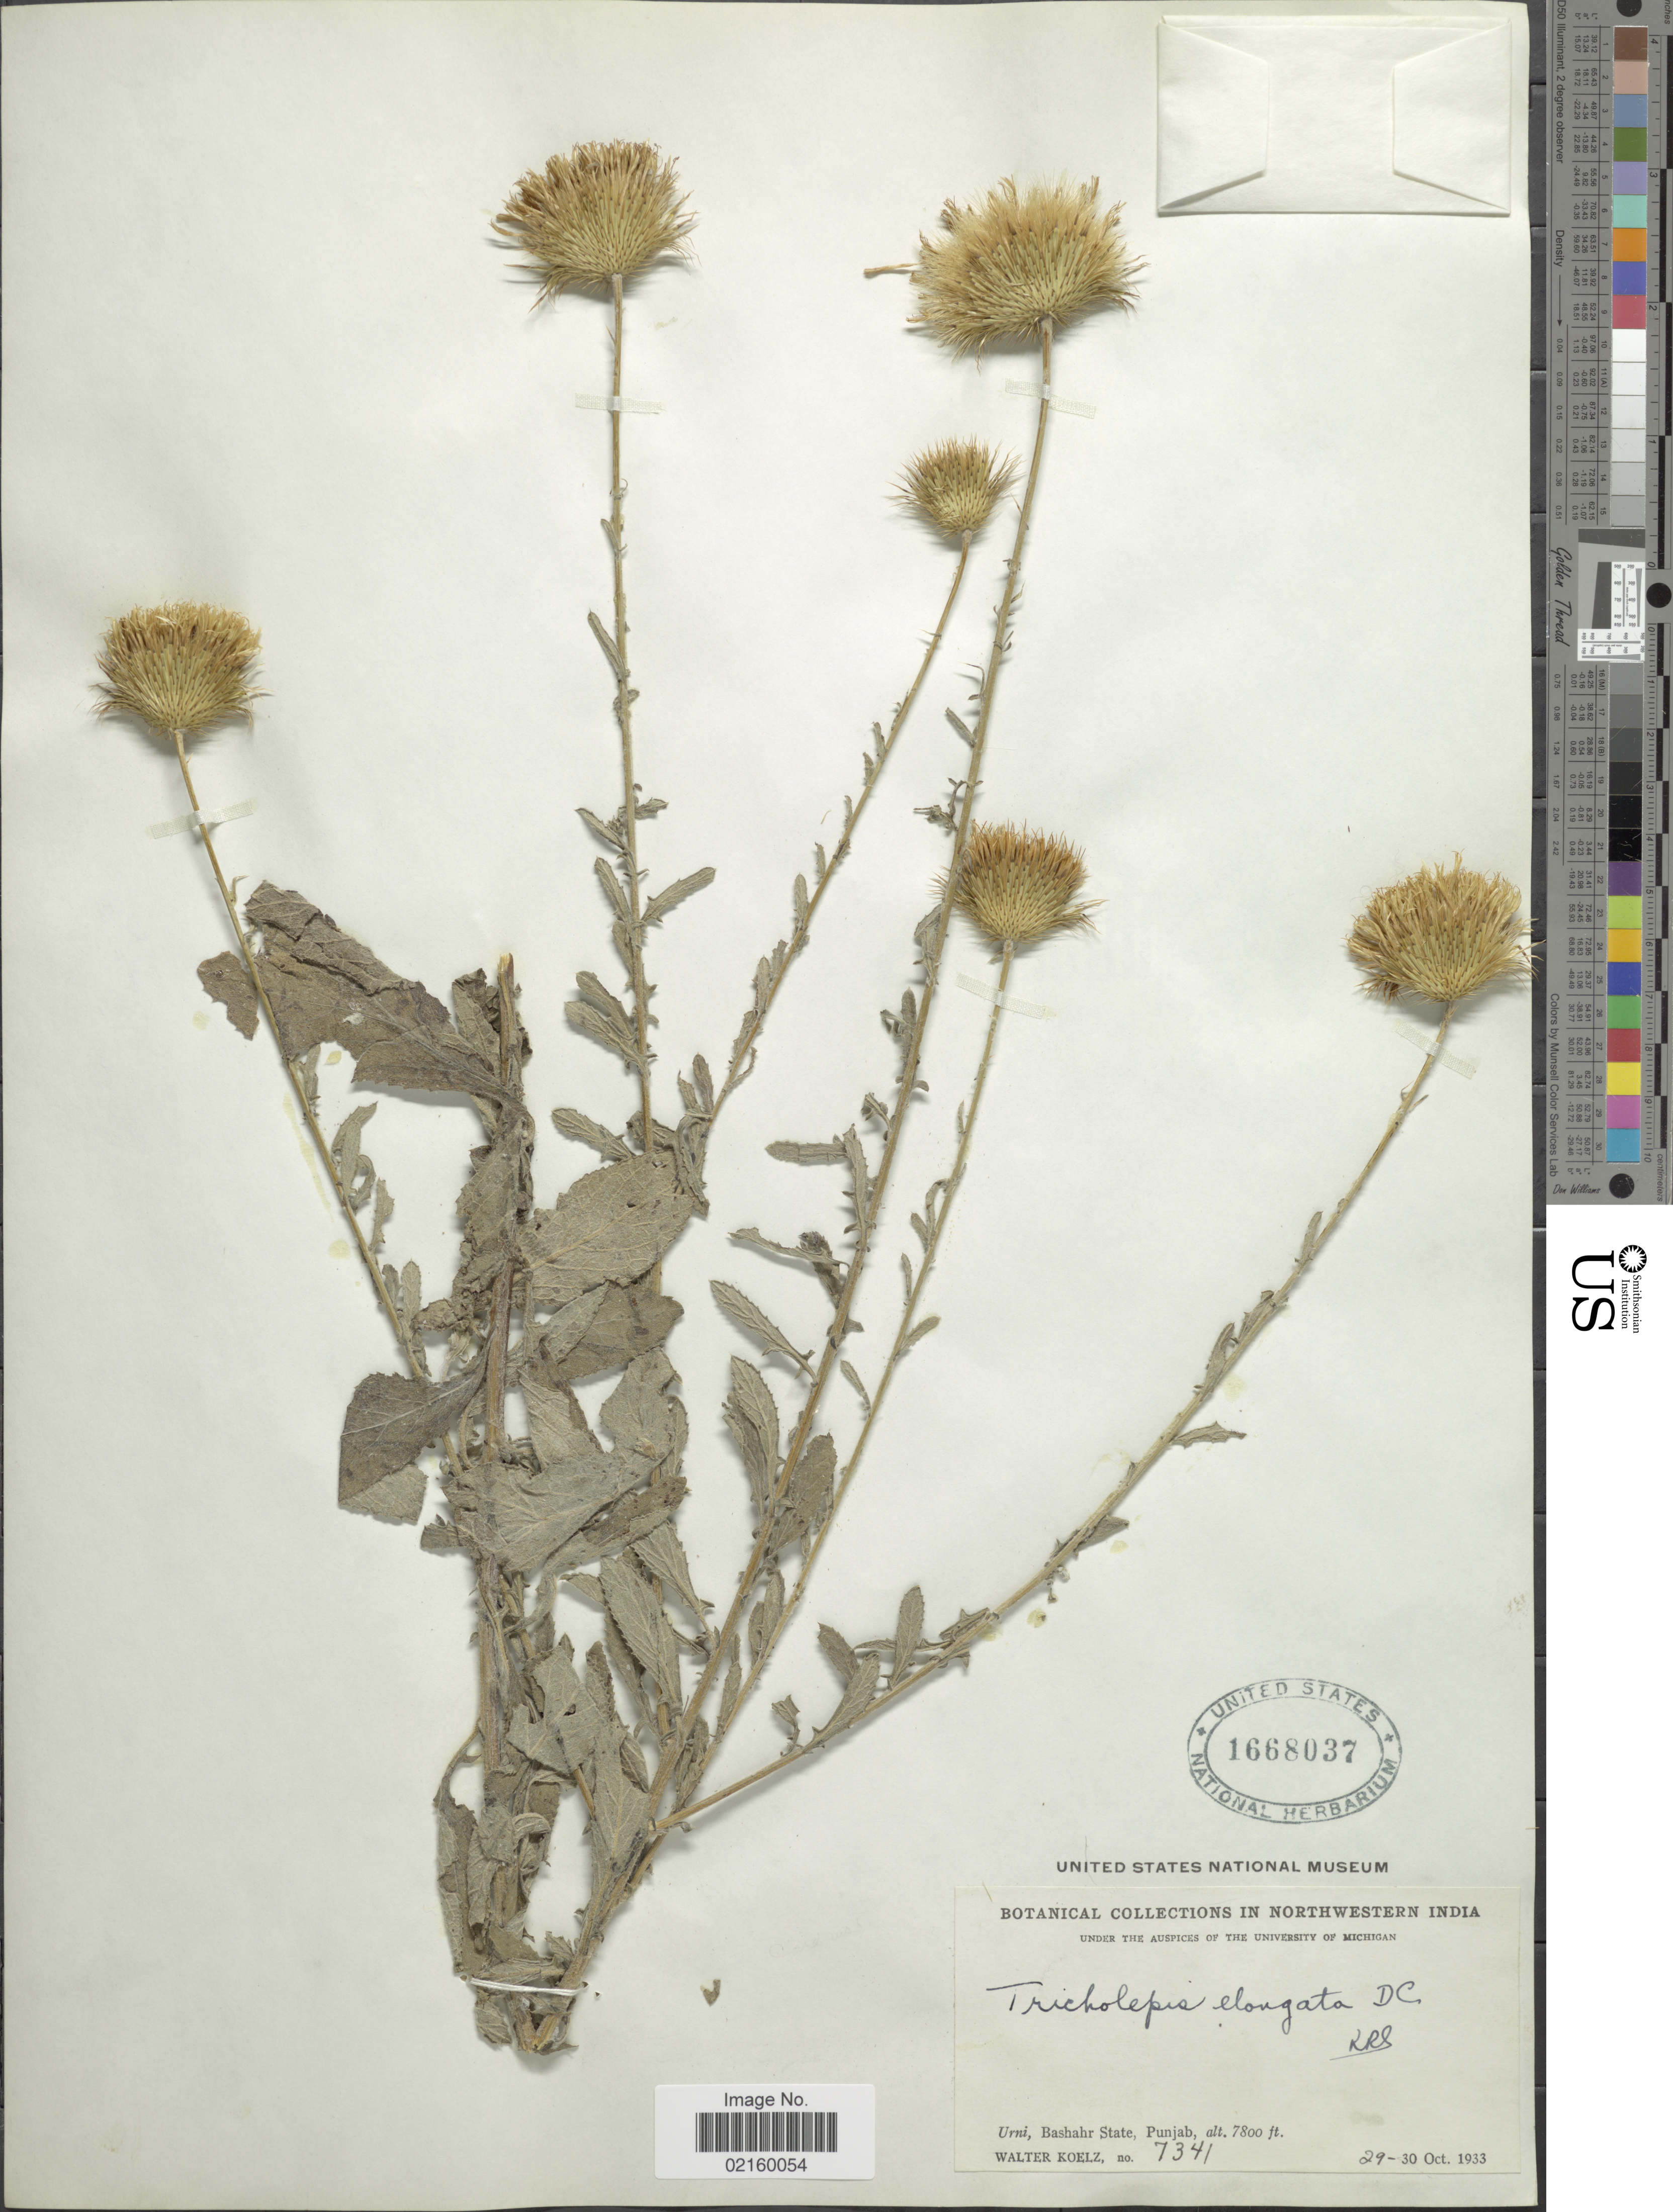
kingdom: Plantae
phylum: Tracheophyta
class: Magnoliopsida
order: Asterales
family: Asteraceae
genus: Tricholepis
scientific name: Tricholepis elongata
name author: DC.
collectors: W. N. Koelz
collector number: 7341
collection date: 1933-10-29/1933-10-30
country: India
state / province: Punjab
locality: Northwestern India, Urni, Bashahr State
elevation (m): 2377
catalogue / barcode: US 1668037